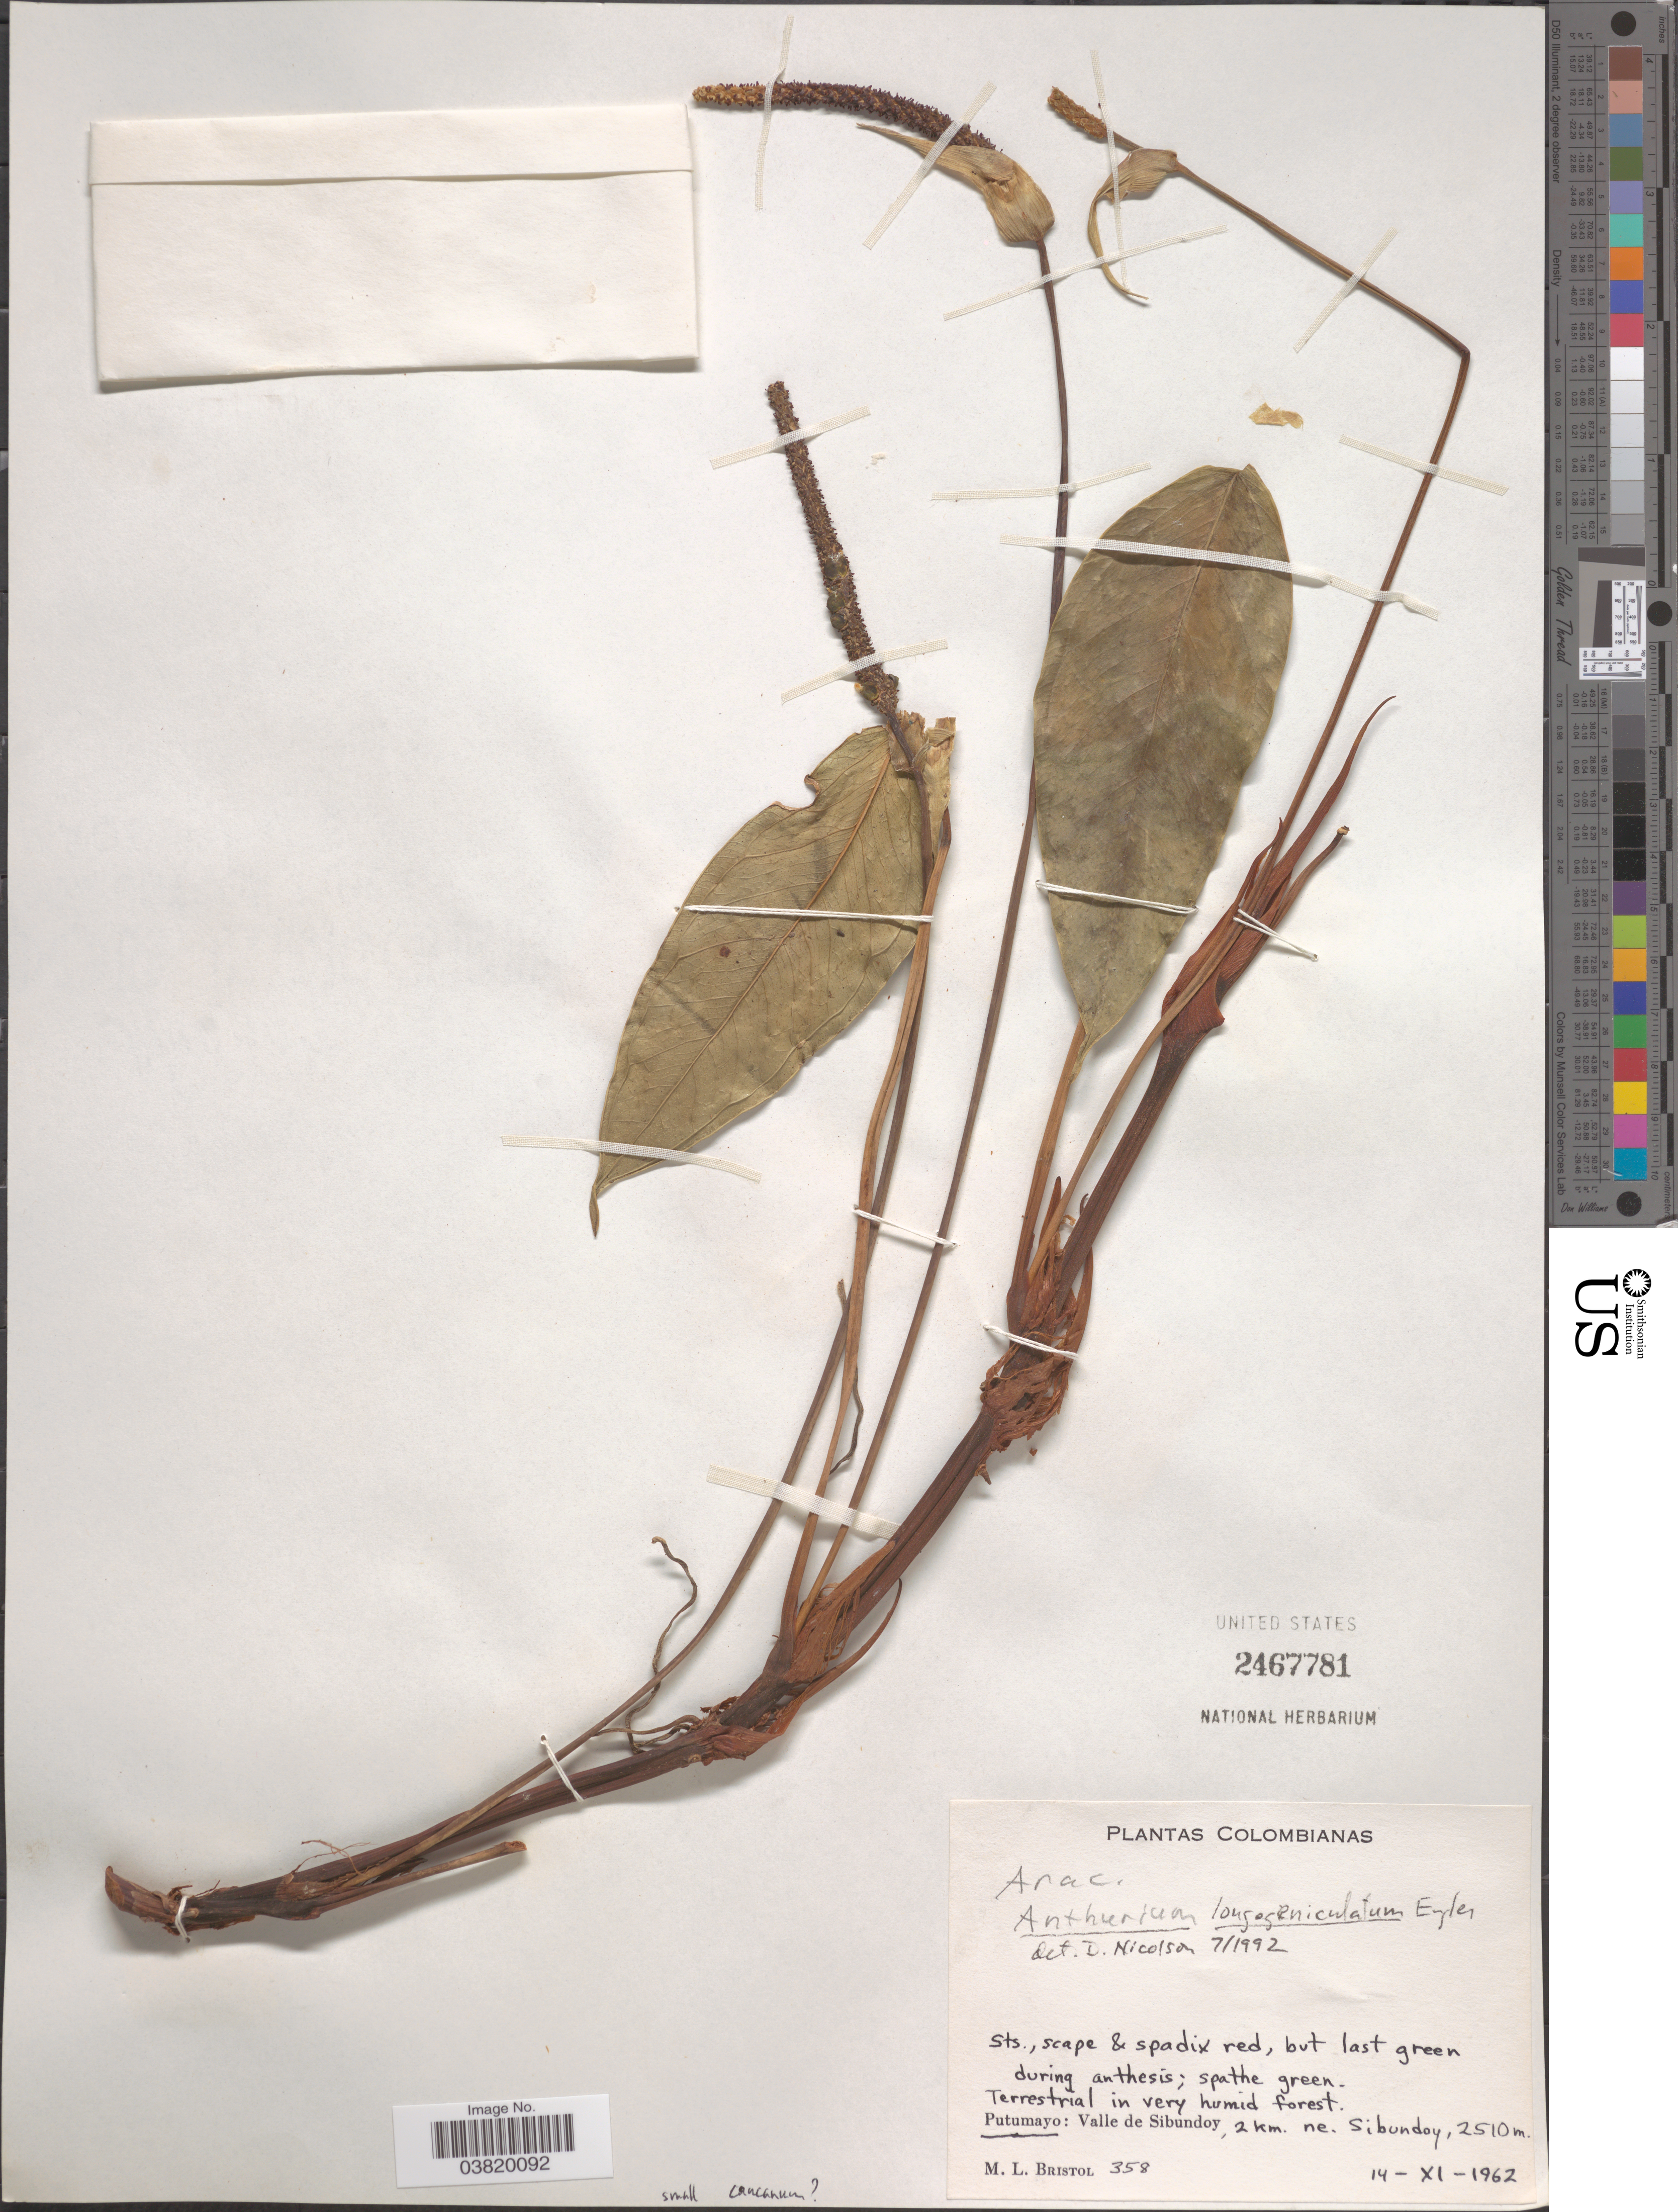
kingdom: Plantae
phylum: Tracheophyta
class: Liliopsida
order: Alismatales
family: Araceae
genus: Anthurium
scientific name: Anthurium longegeniculatum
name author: Engl.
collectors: M. L. Bristol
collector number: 358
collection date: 1962-11-14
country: Colombia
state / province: Putumayo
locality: Valle de Sibundoy, 2 km. ne. Sibundoy.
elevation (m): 2510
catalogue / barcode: US 2467781